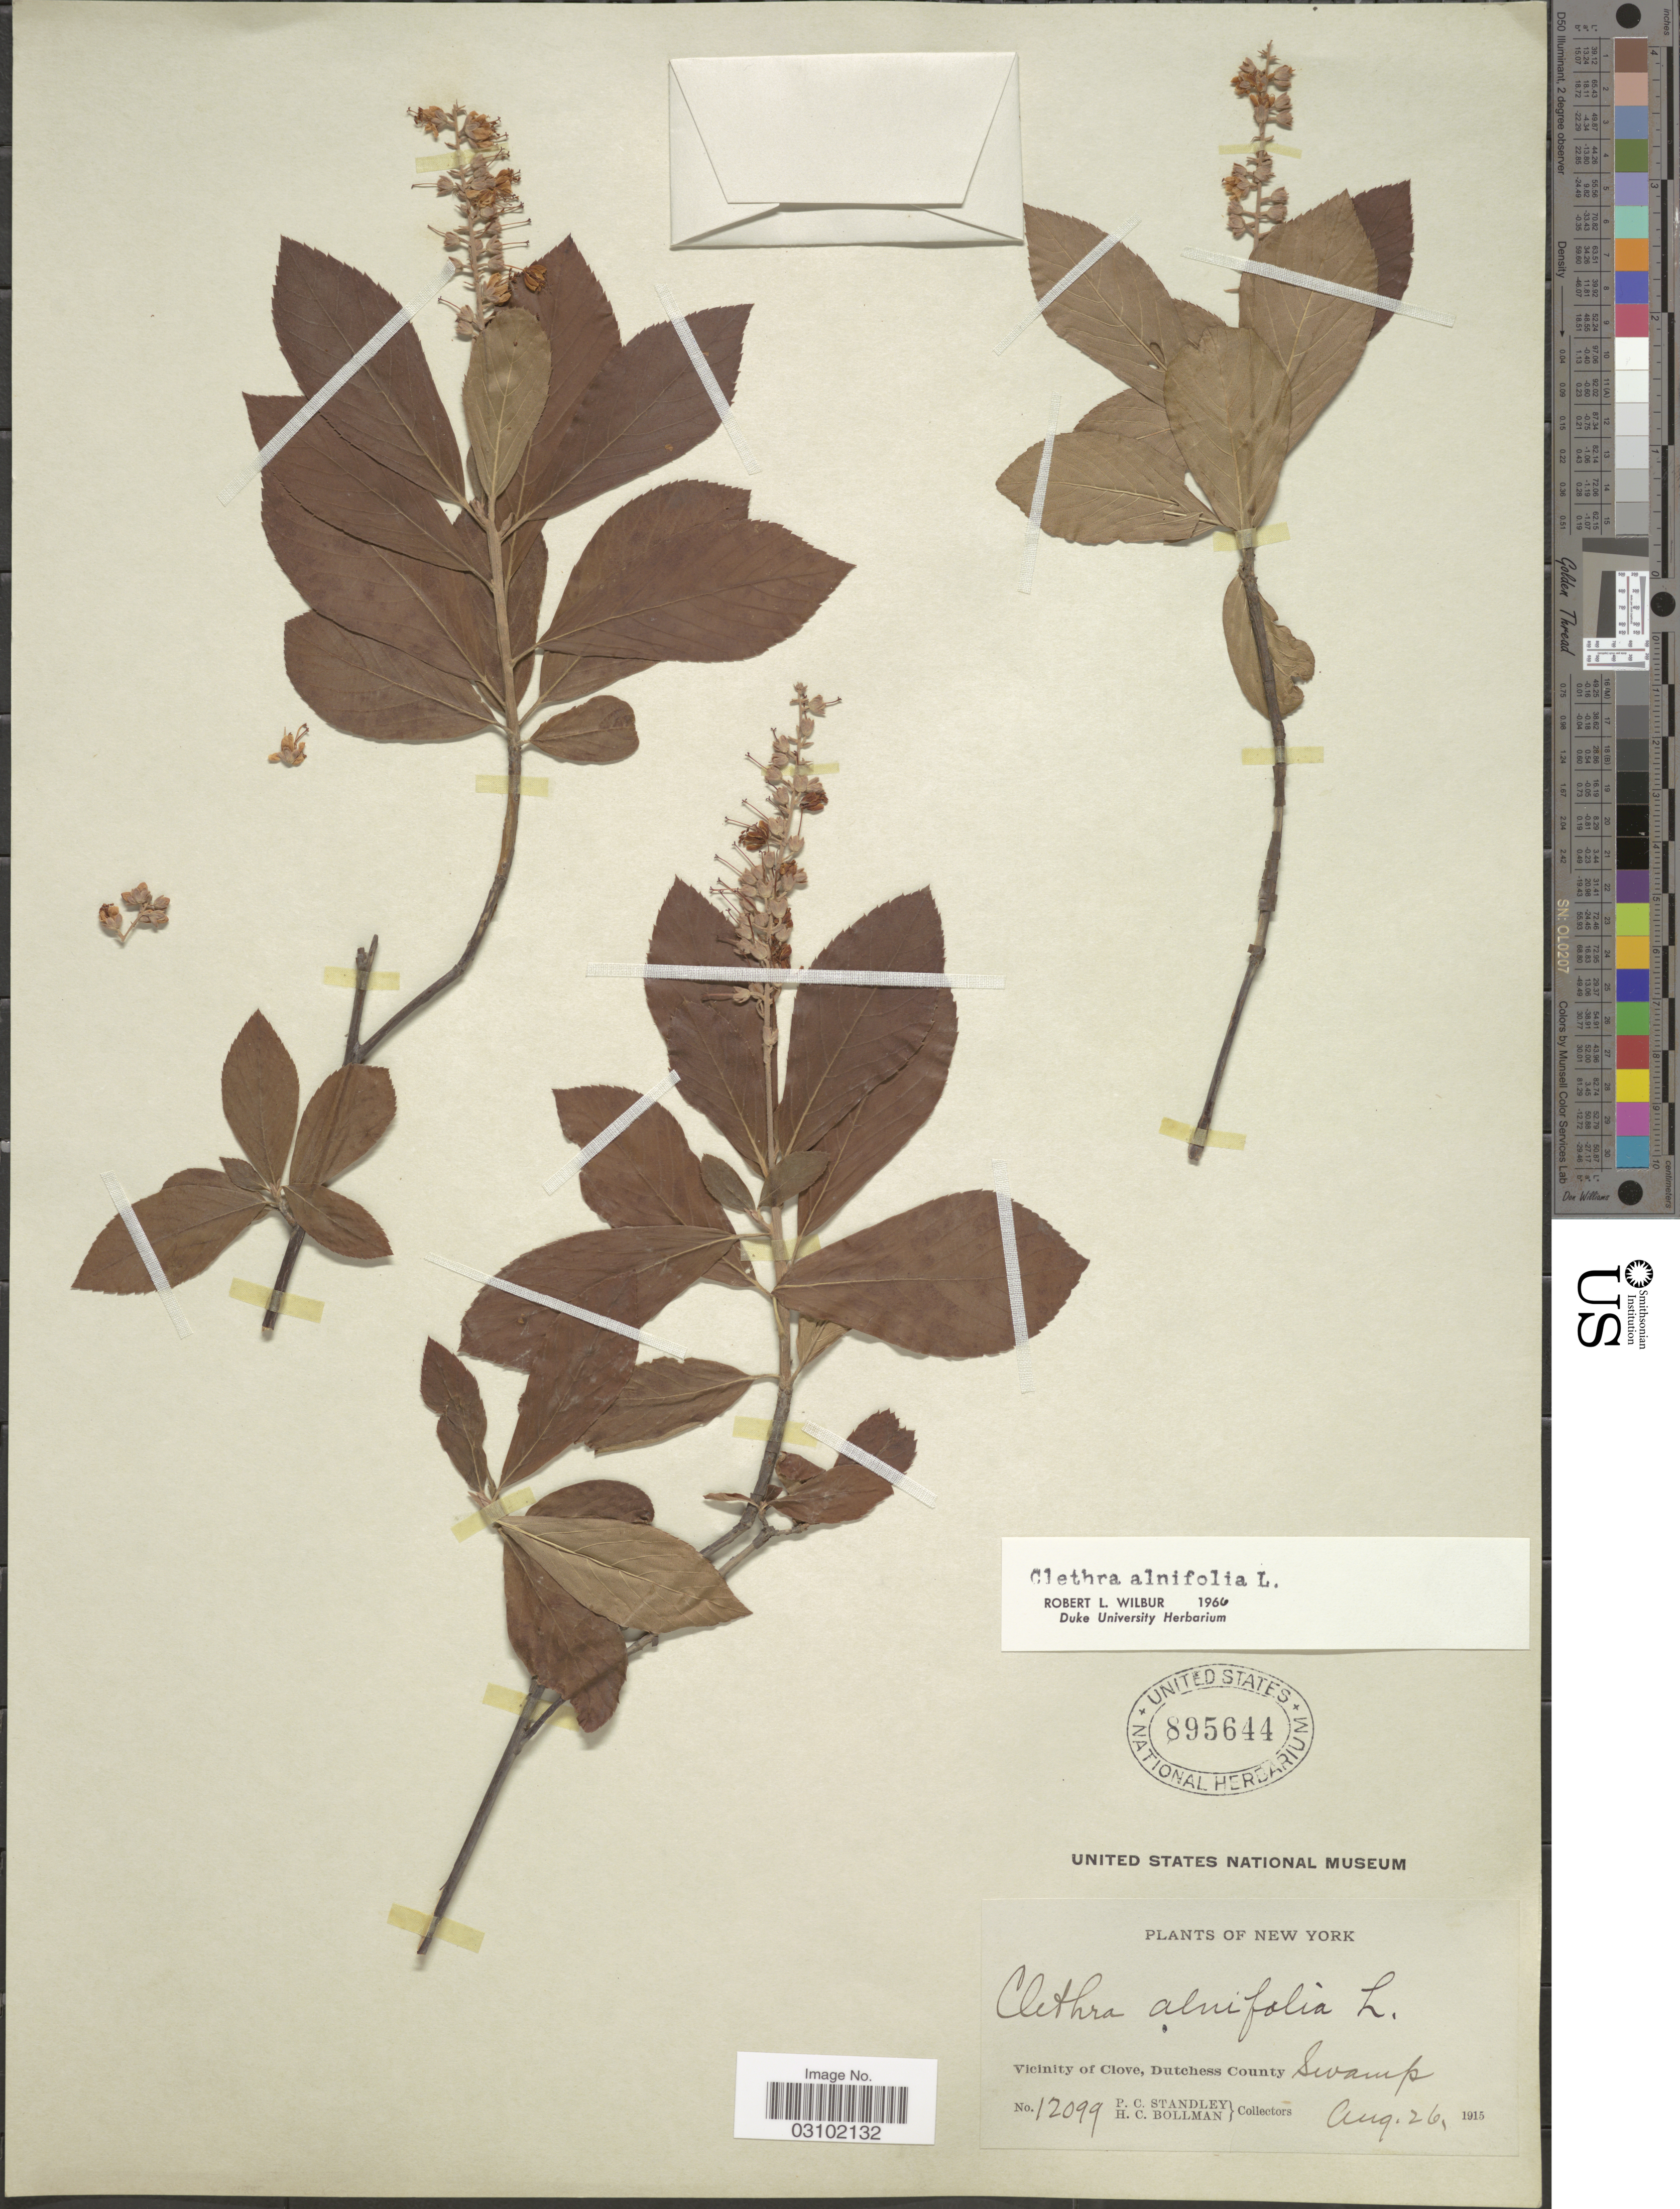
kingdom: Plantae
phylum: Tracheophyta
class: Magnoliopsida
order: Ericales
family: Clethraceae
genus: Clethra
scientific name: Clethra alnifolia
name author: L.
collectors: P. C. Standley & H. C. Bollman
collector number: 12099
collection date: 1915-08-26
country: United States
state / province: New York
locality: Vicinity of Clove, Dutchess County, Swamp.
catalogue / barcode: US 895644